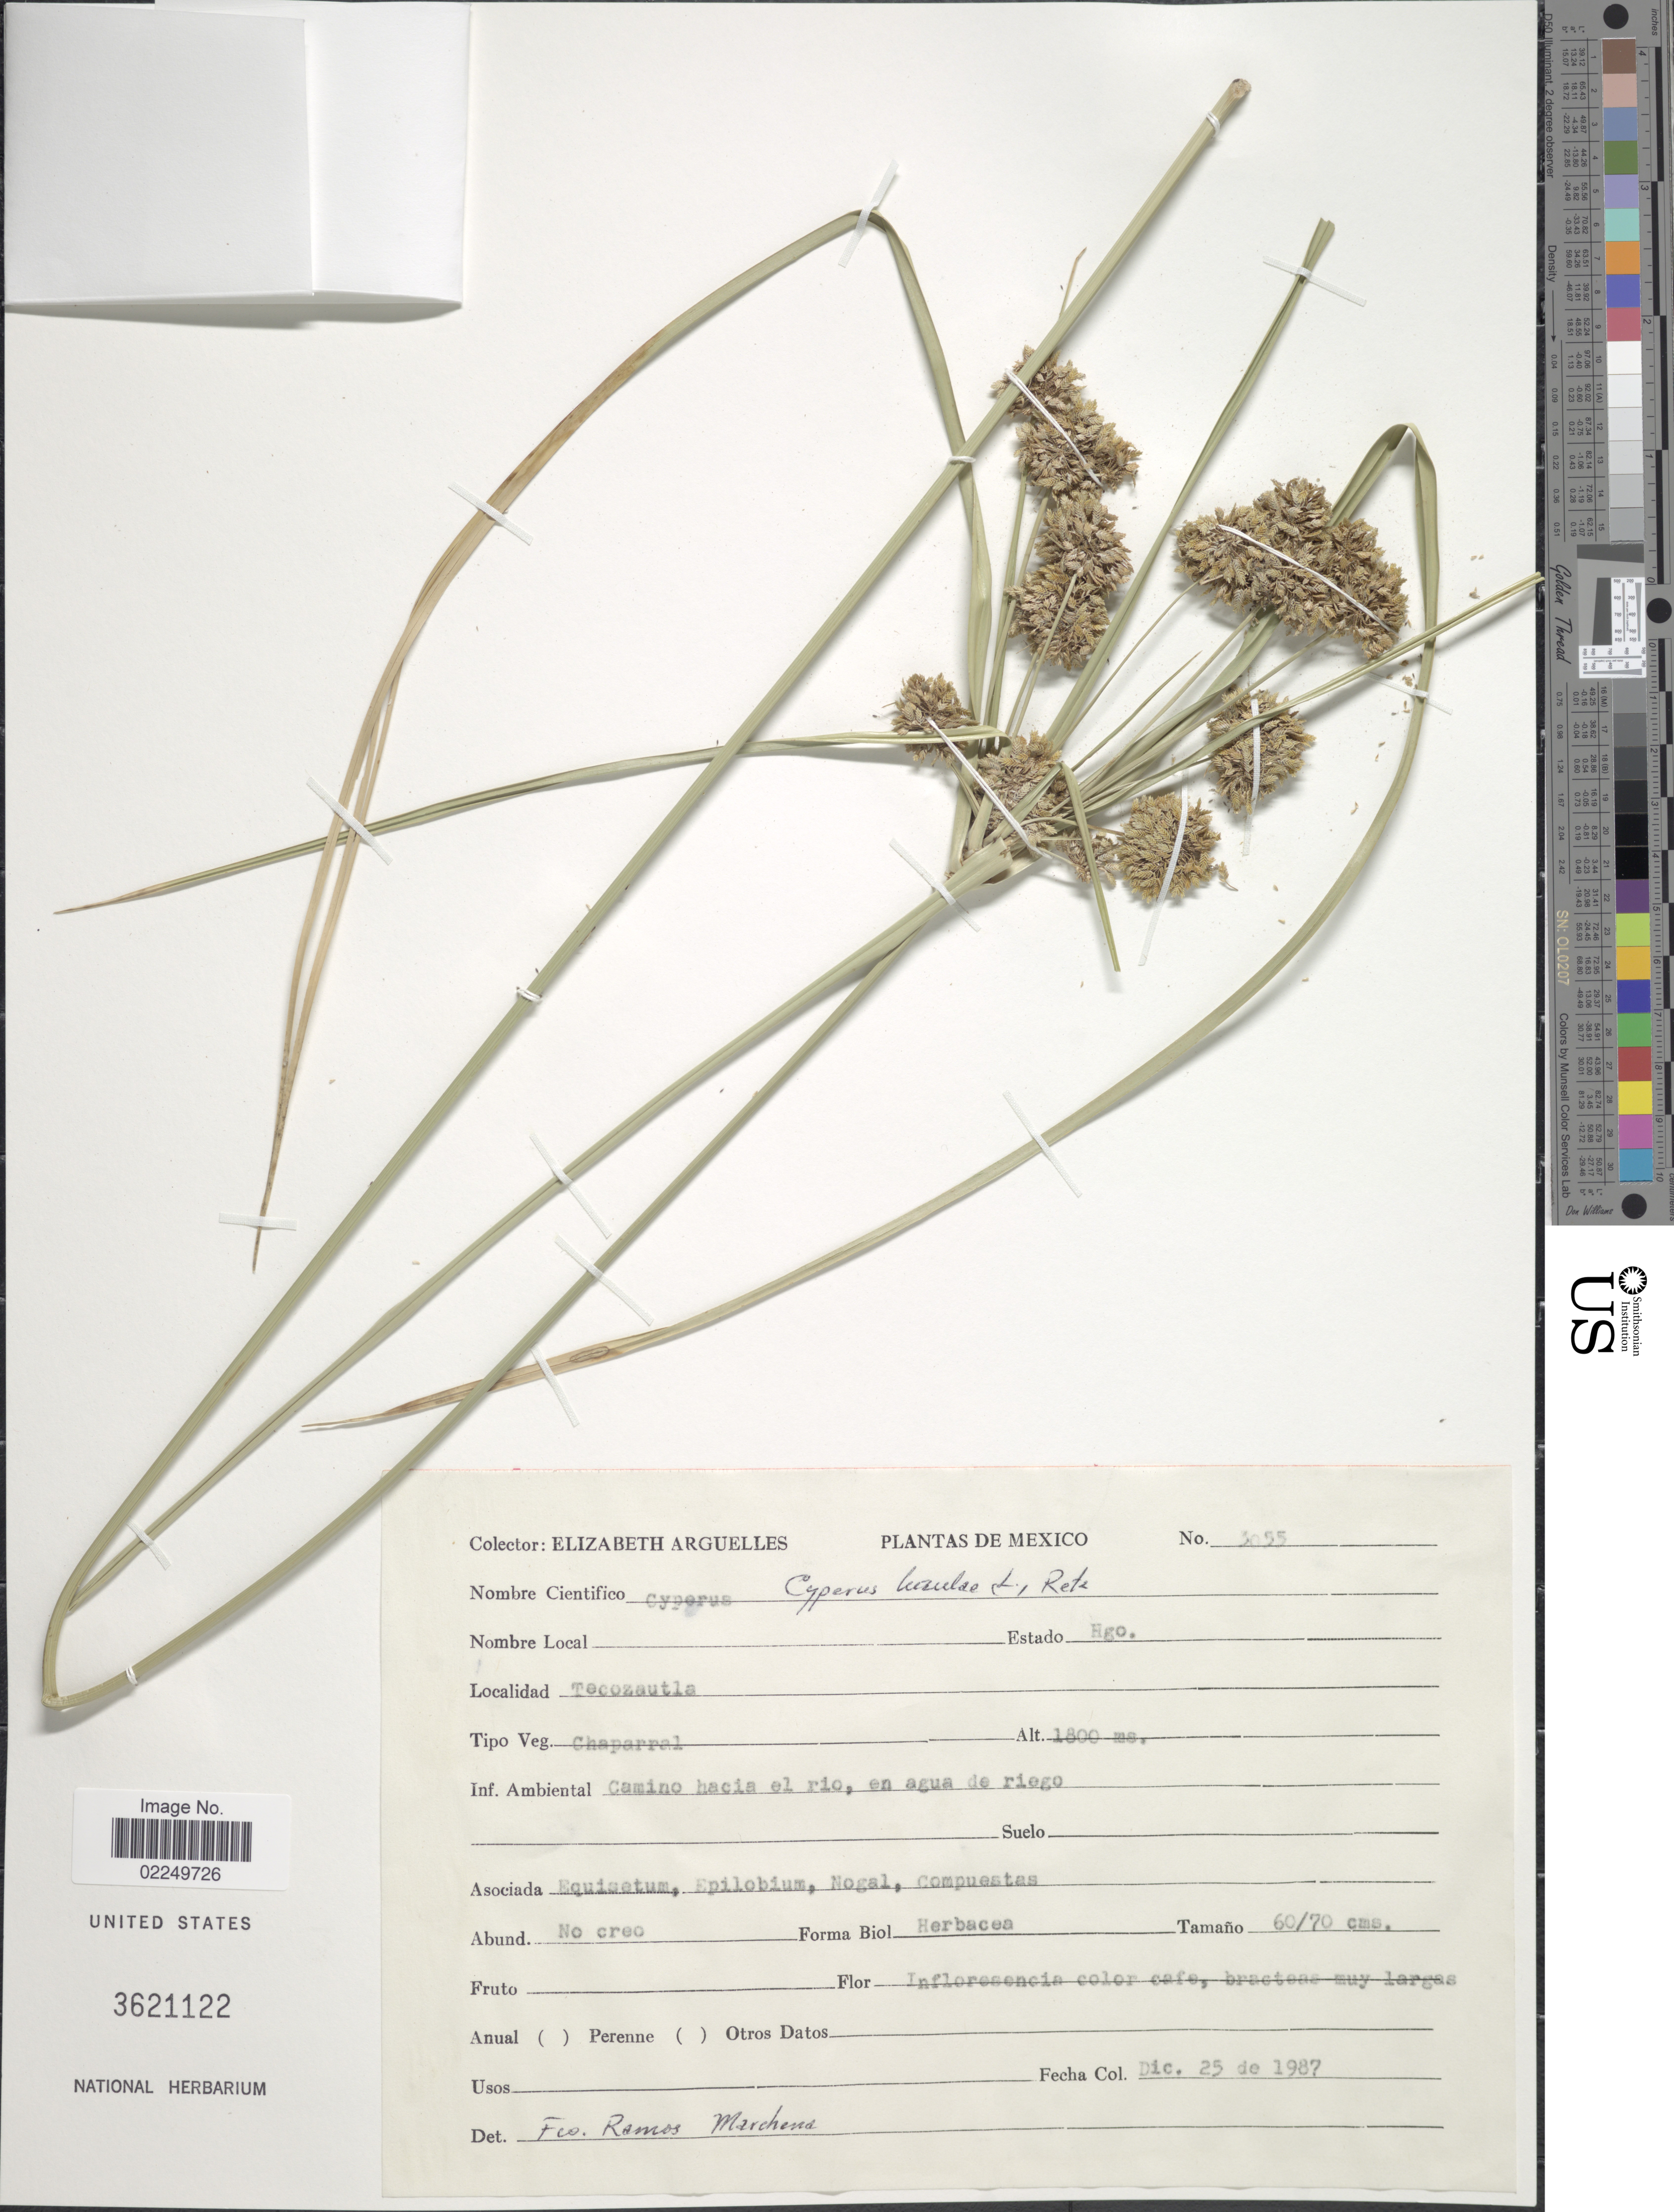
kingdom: Plantae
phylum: Tracheophyta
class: Liliopsida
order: Poales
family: Cyperaceae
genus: Cyperus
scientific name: Cyperus luzulae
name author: (L.) Rottb. ex Retz.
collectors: E. Arguelles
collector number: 3055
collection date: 1987-12-25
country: Mexico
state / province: Hidalgo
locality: Estado Hgo., Tecozautla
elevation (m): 1800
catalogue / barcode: US 3621122